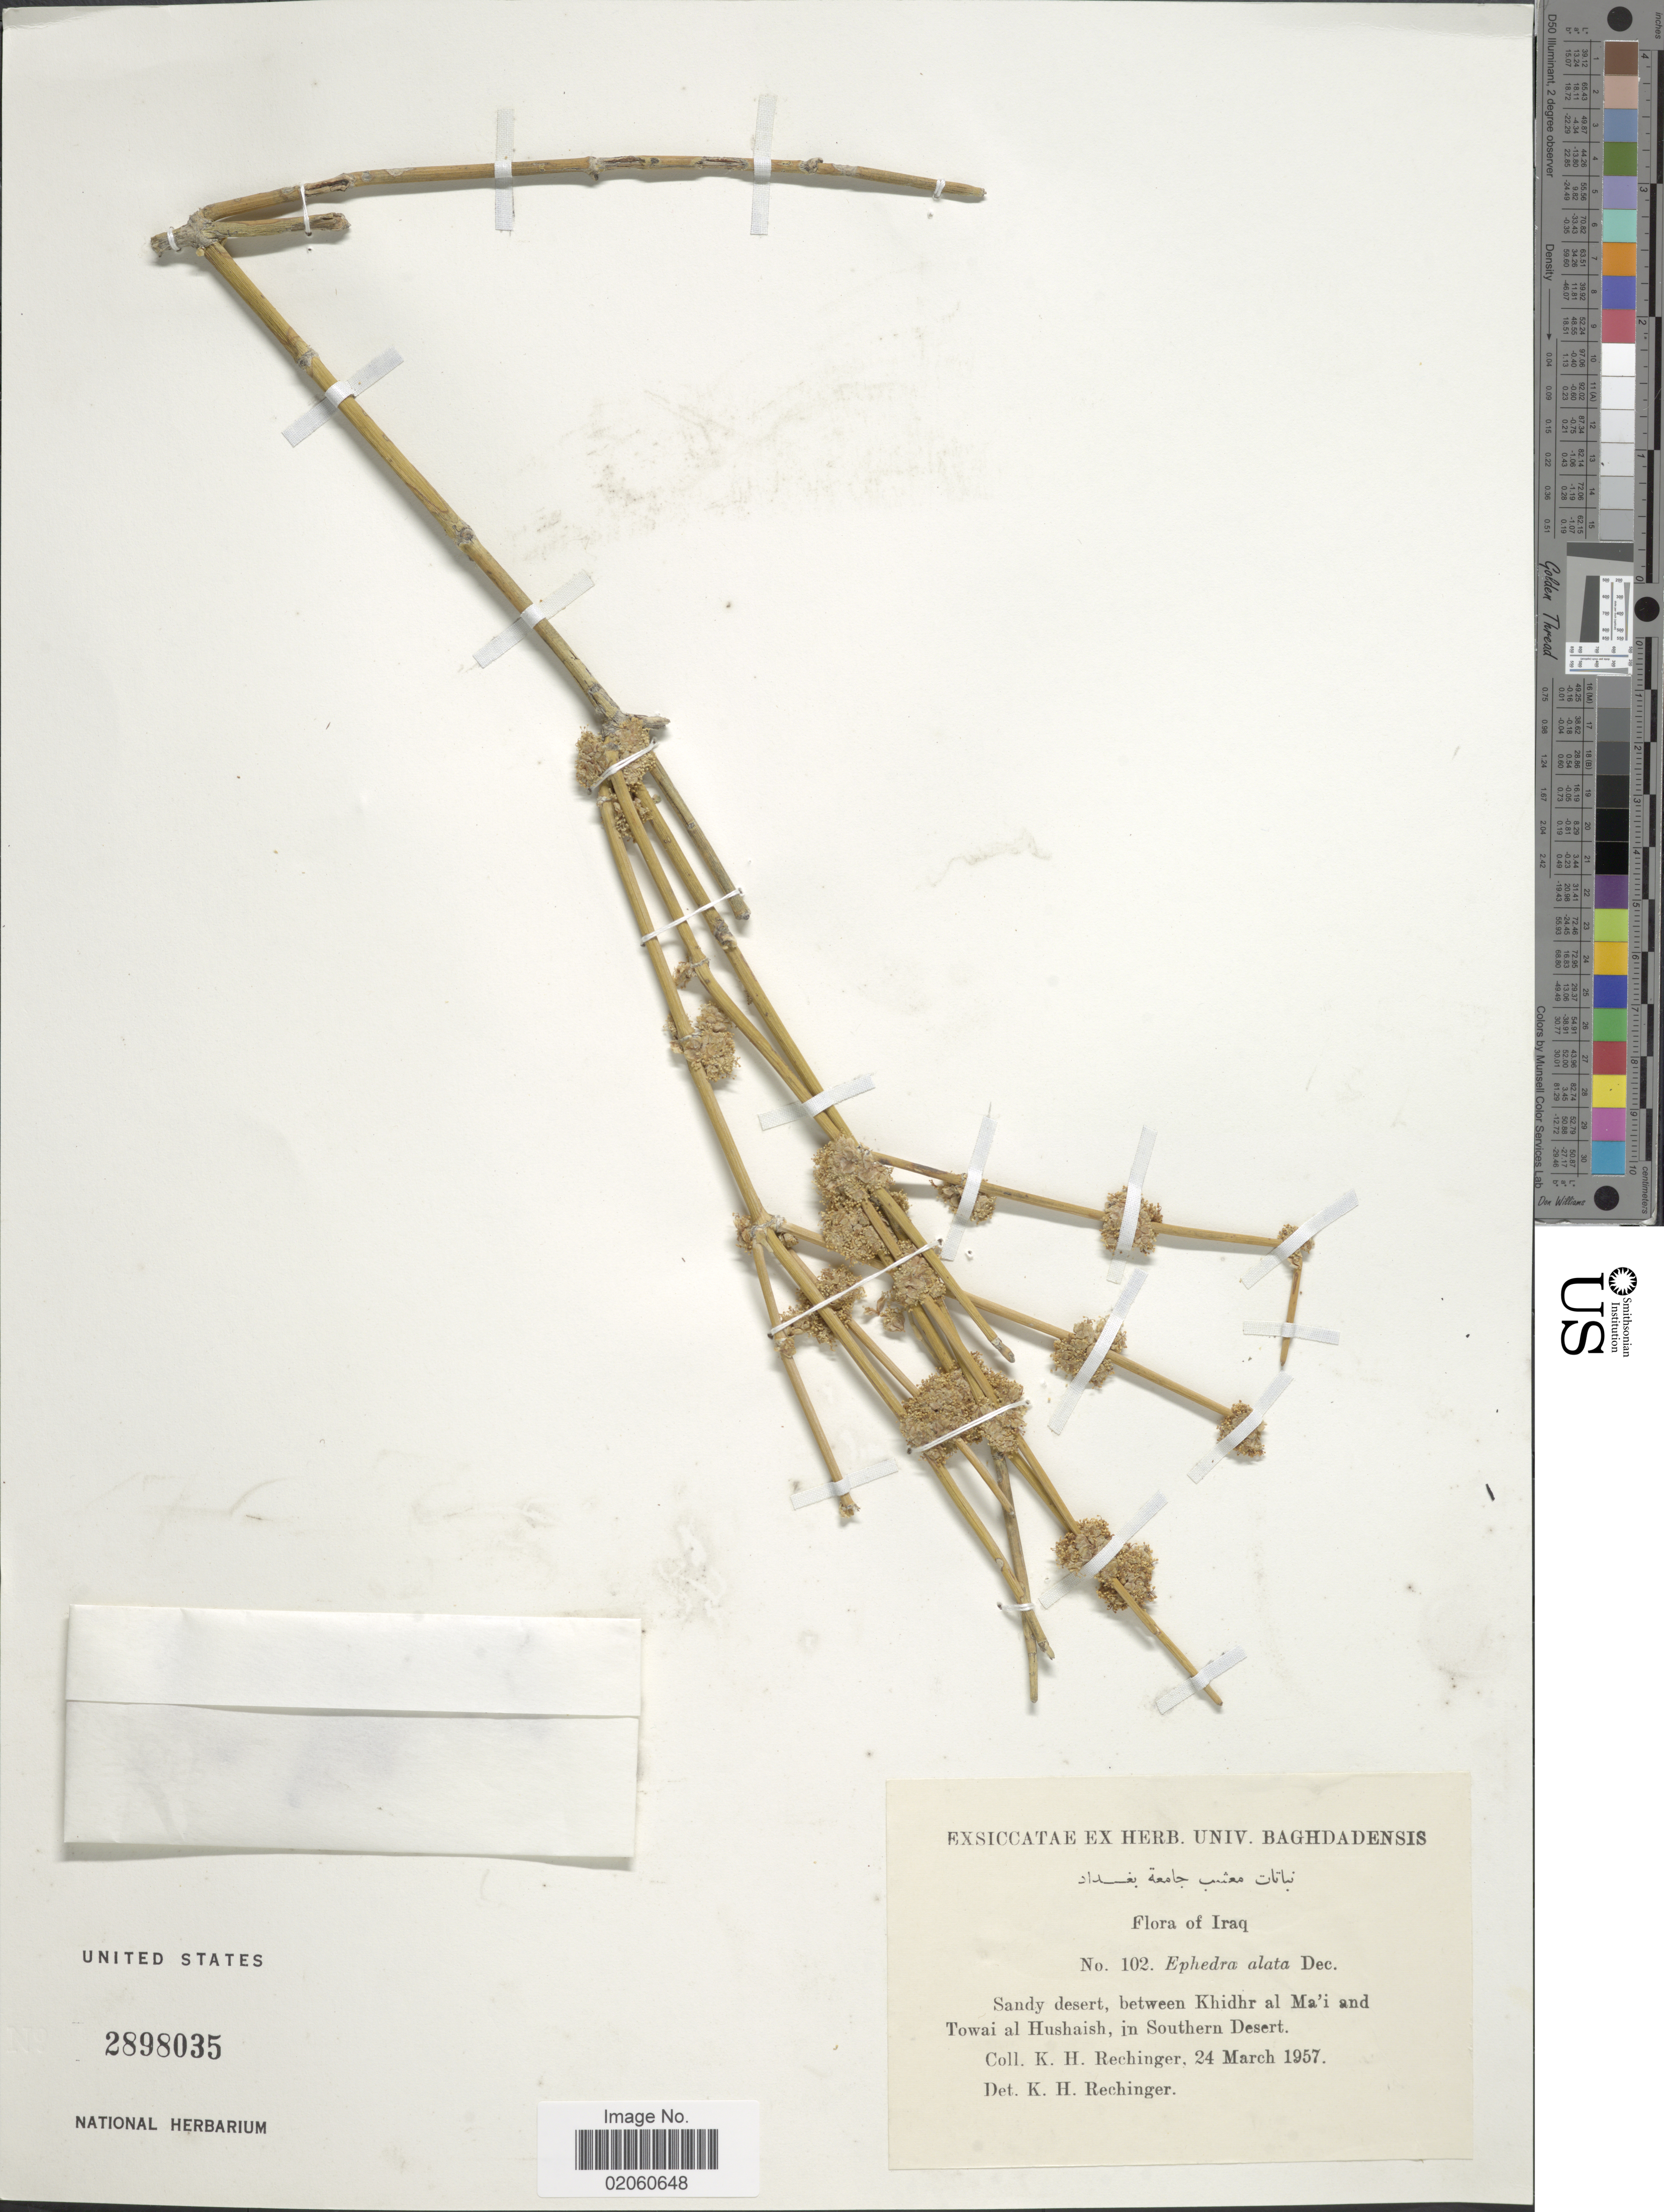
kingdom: Plantae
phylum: Tracheophyta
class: Gnetopsida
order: Ephedrales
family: Ephedraceae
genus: Ephedra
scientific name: Ephedra alata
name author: Decne.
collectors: K. H. Rechinger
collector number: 102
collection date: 1957-03-24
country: Iraq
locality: Sandy desert, between Khidr al Ma'i and Towai and Hushaish, in Southern Desert.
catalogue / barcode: US 2898035